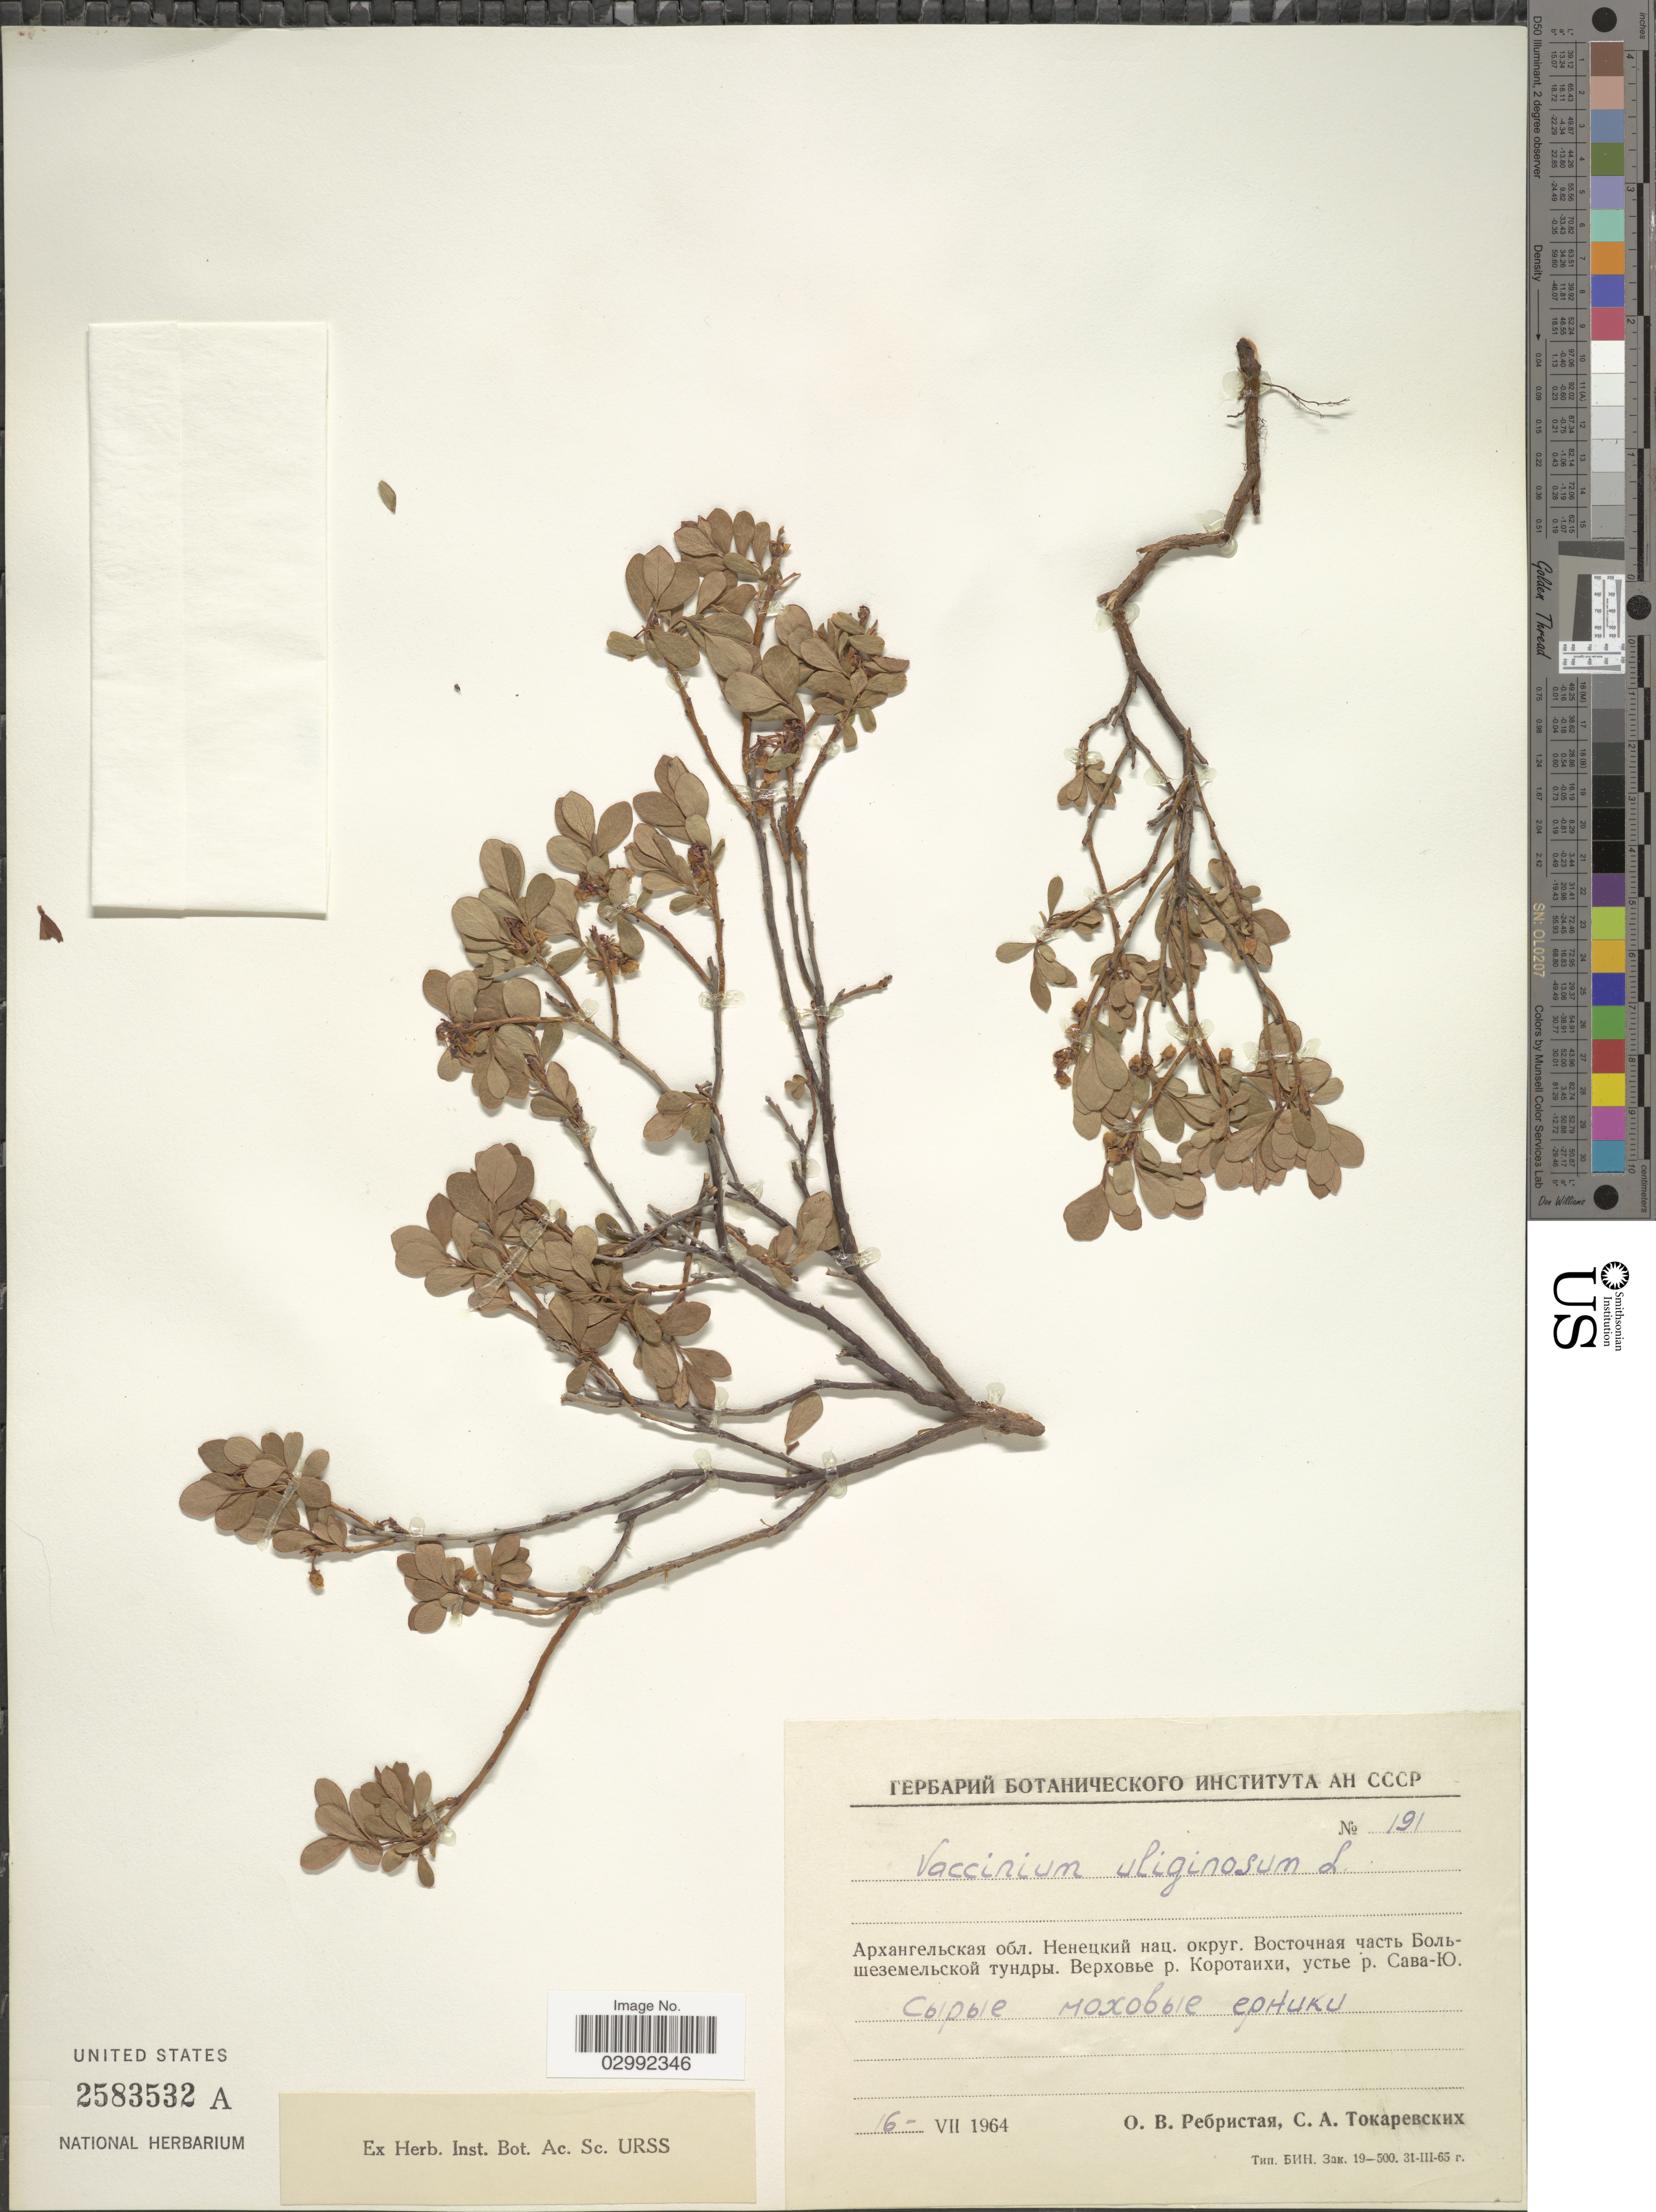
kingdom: Plantae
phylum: Tracheophyta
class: Magnoliopsida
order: Ericales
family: Ericaceae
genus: Vaccinium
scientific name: Vaccinium uliginosum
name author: L.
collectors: O. Rebristaya & S. Tokarevskaya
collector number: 191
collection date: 1964-07-16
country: Russian Federation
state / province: Arkhangelsk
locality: District: Nenets. Source of River Korotaekha.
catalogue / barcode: US 2583532A